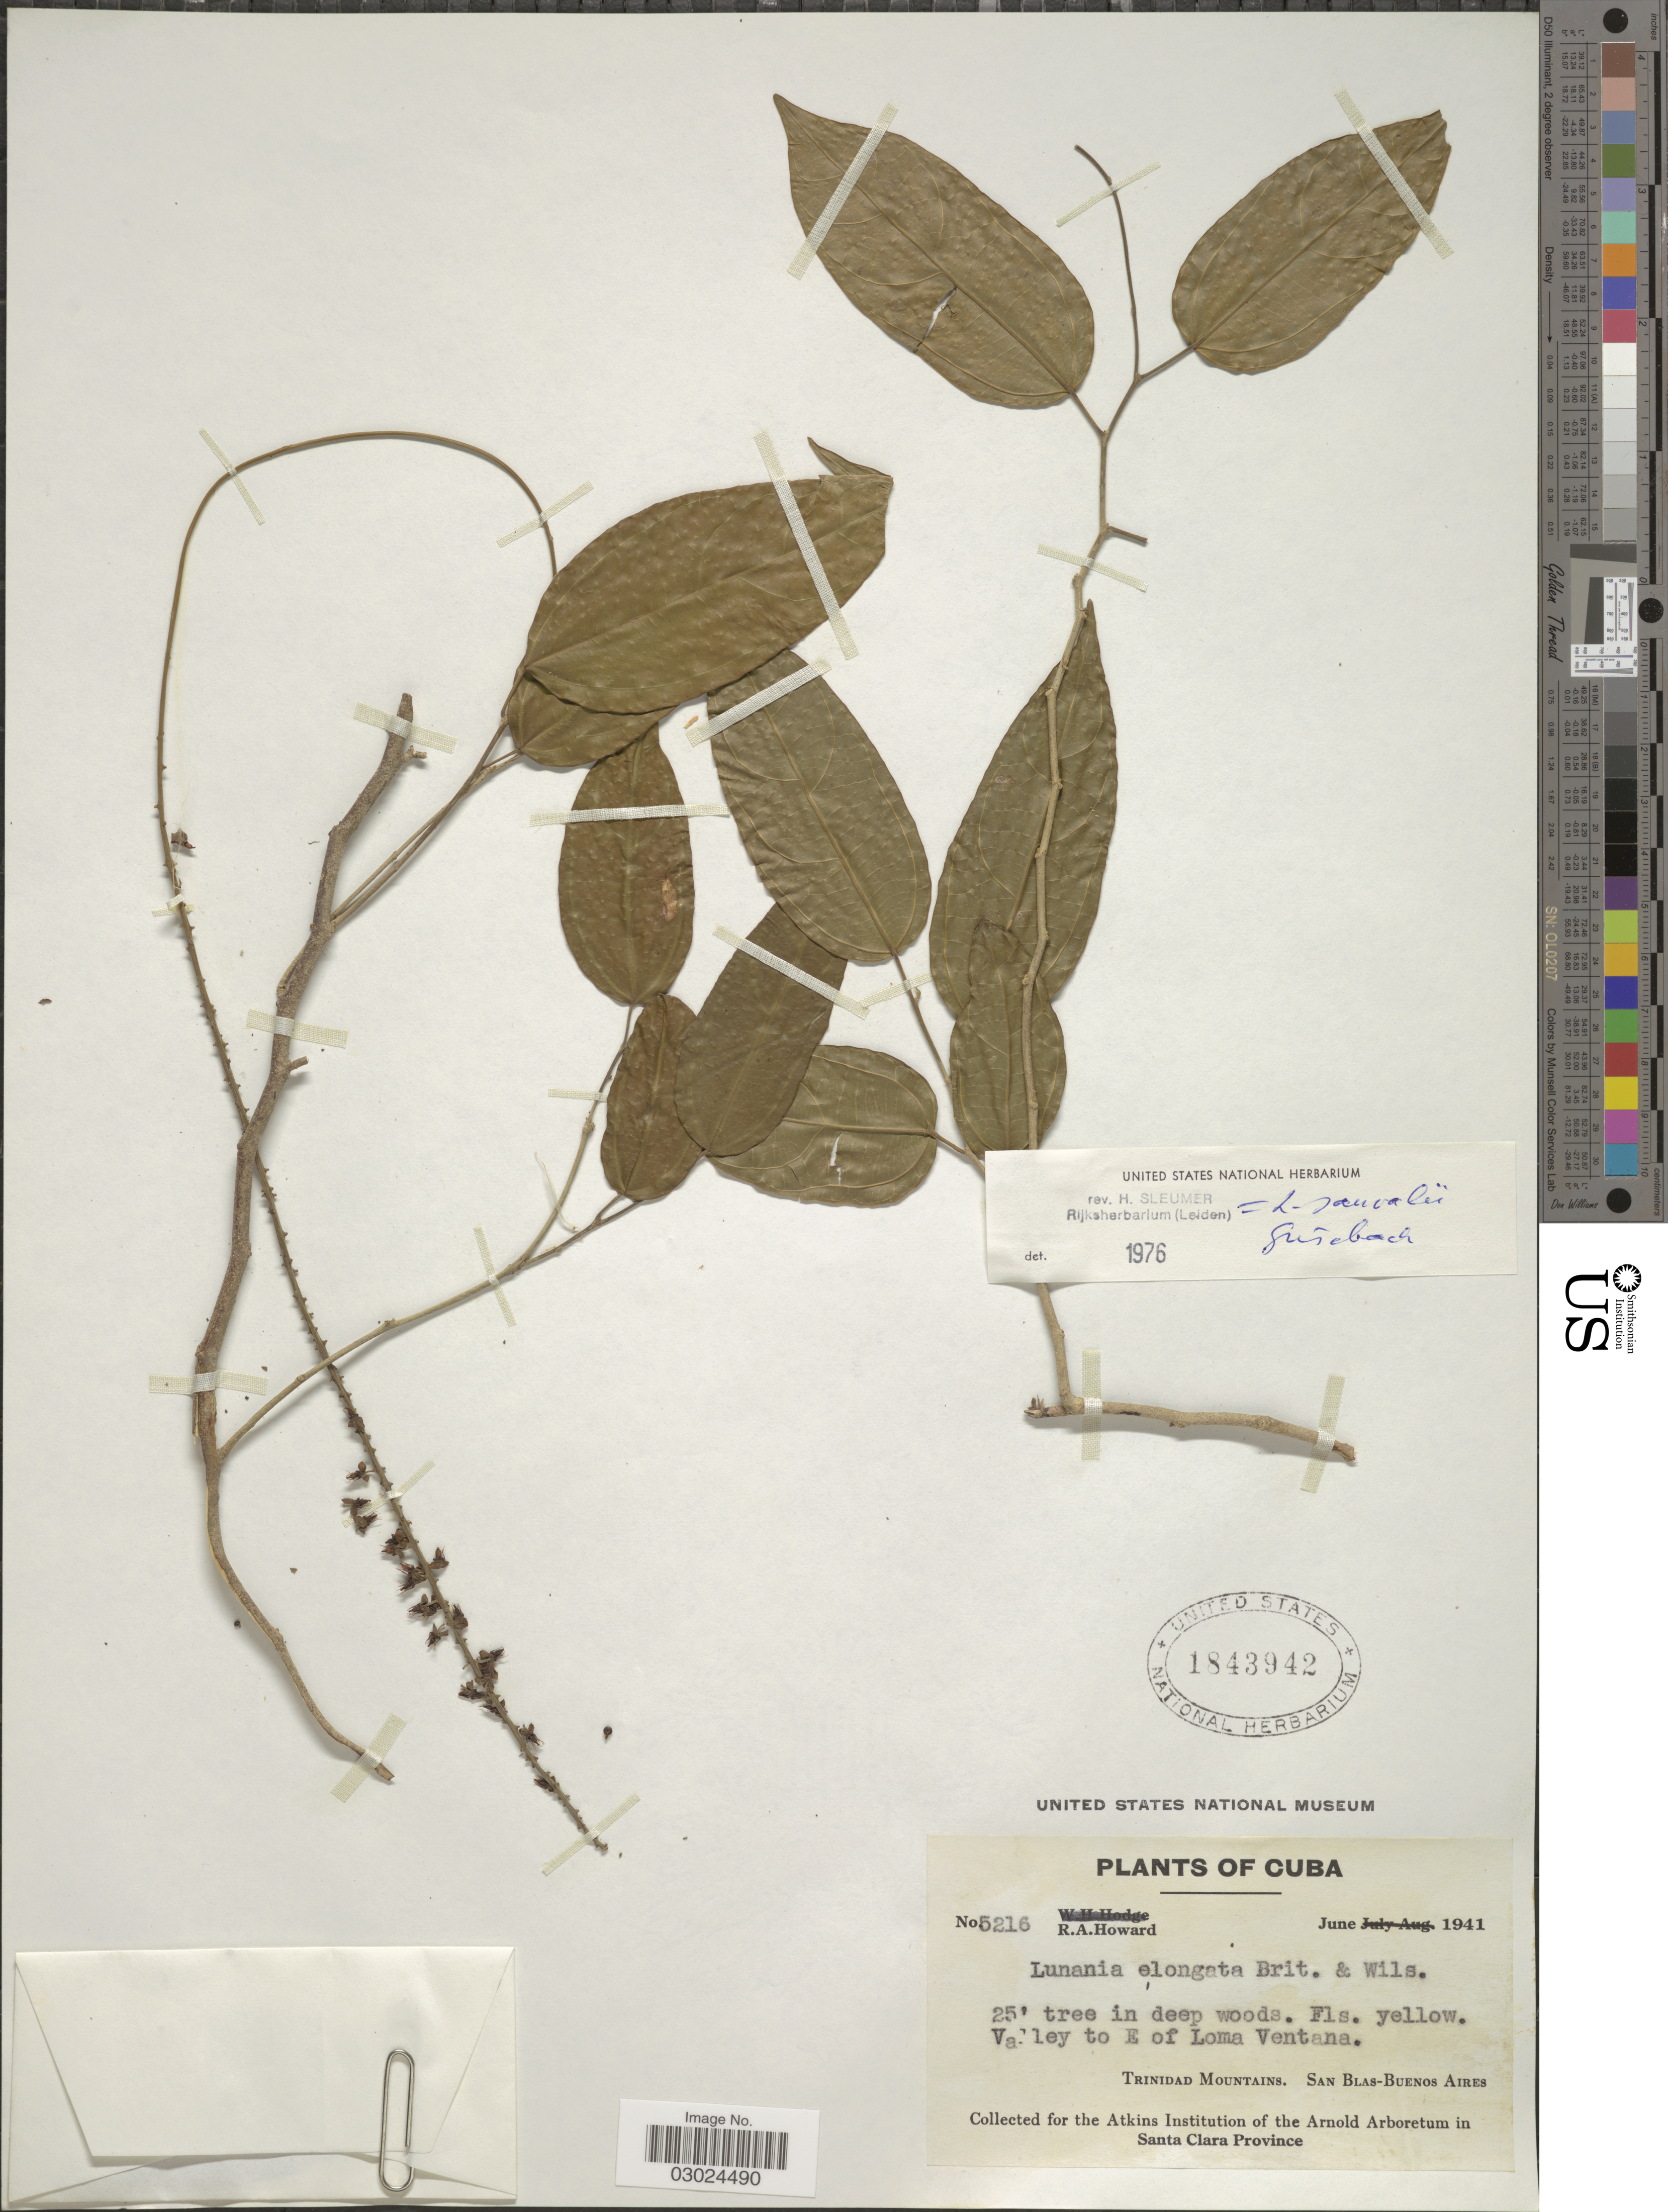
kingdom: Plantae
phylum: Tracheophyta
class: Magnoliopsida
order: Malpighiales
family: Salicaceae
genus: Lunania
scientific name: Lunania elongata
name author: Britton & P. Wilson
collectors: R. A. Howard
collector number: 5216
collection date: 1941-06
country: Cuba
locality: Valley to E of Loma Ventana. Trinidad Mountains. San Blas-Buenos Aires.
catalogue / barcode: US 1843942